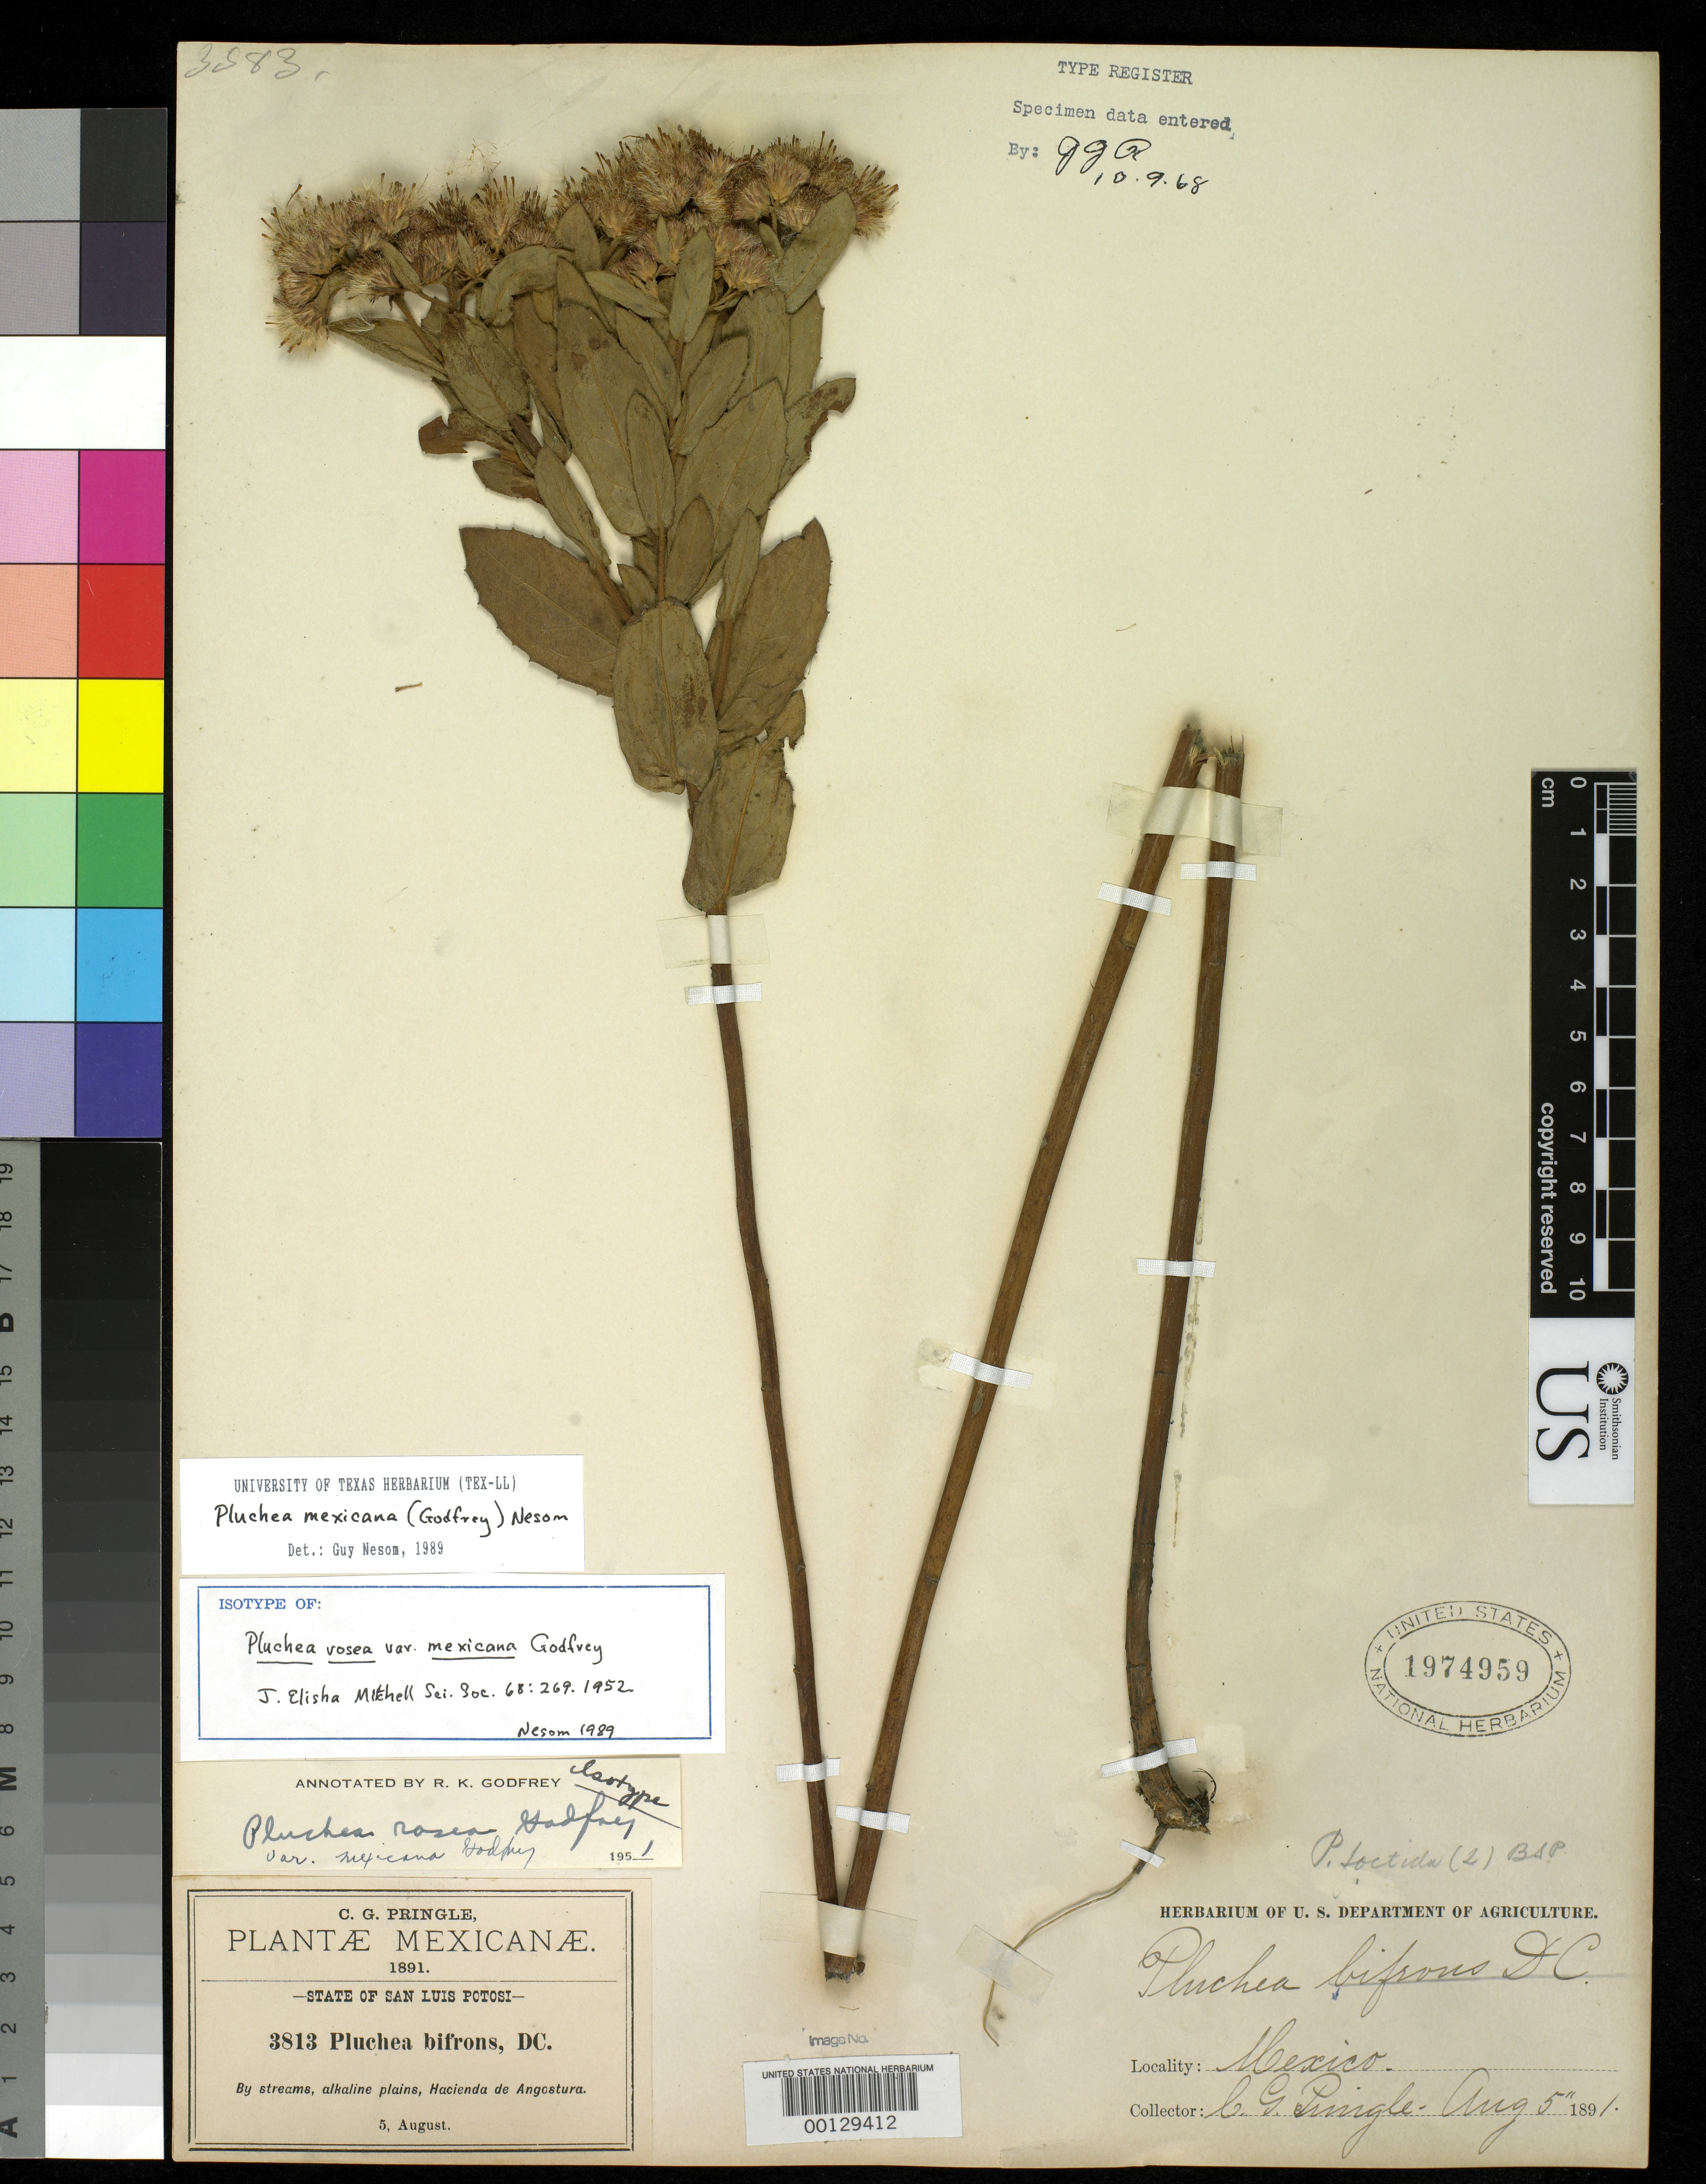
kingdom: Plantae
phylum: Tracheophyta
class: Magnoliopsida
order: Asterales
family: Asteraceae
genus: Pluchea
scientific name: Pluchea rosea var. mexicana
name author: R.K. Godfrey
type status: Isotype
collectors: C. G. Pringle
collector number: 3813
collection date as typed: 05 Aug 1891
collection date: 1891-08-05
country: Mexico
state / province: San Luis Potosi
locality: Hacienda de Angostura.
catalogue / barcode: US 1974959